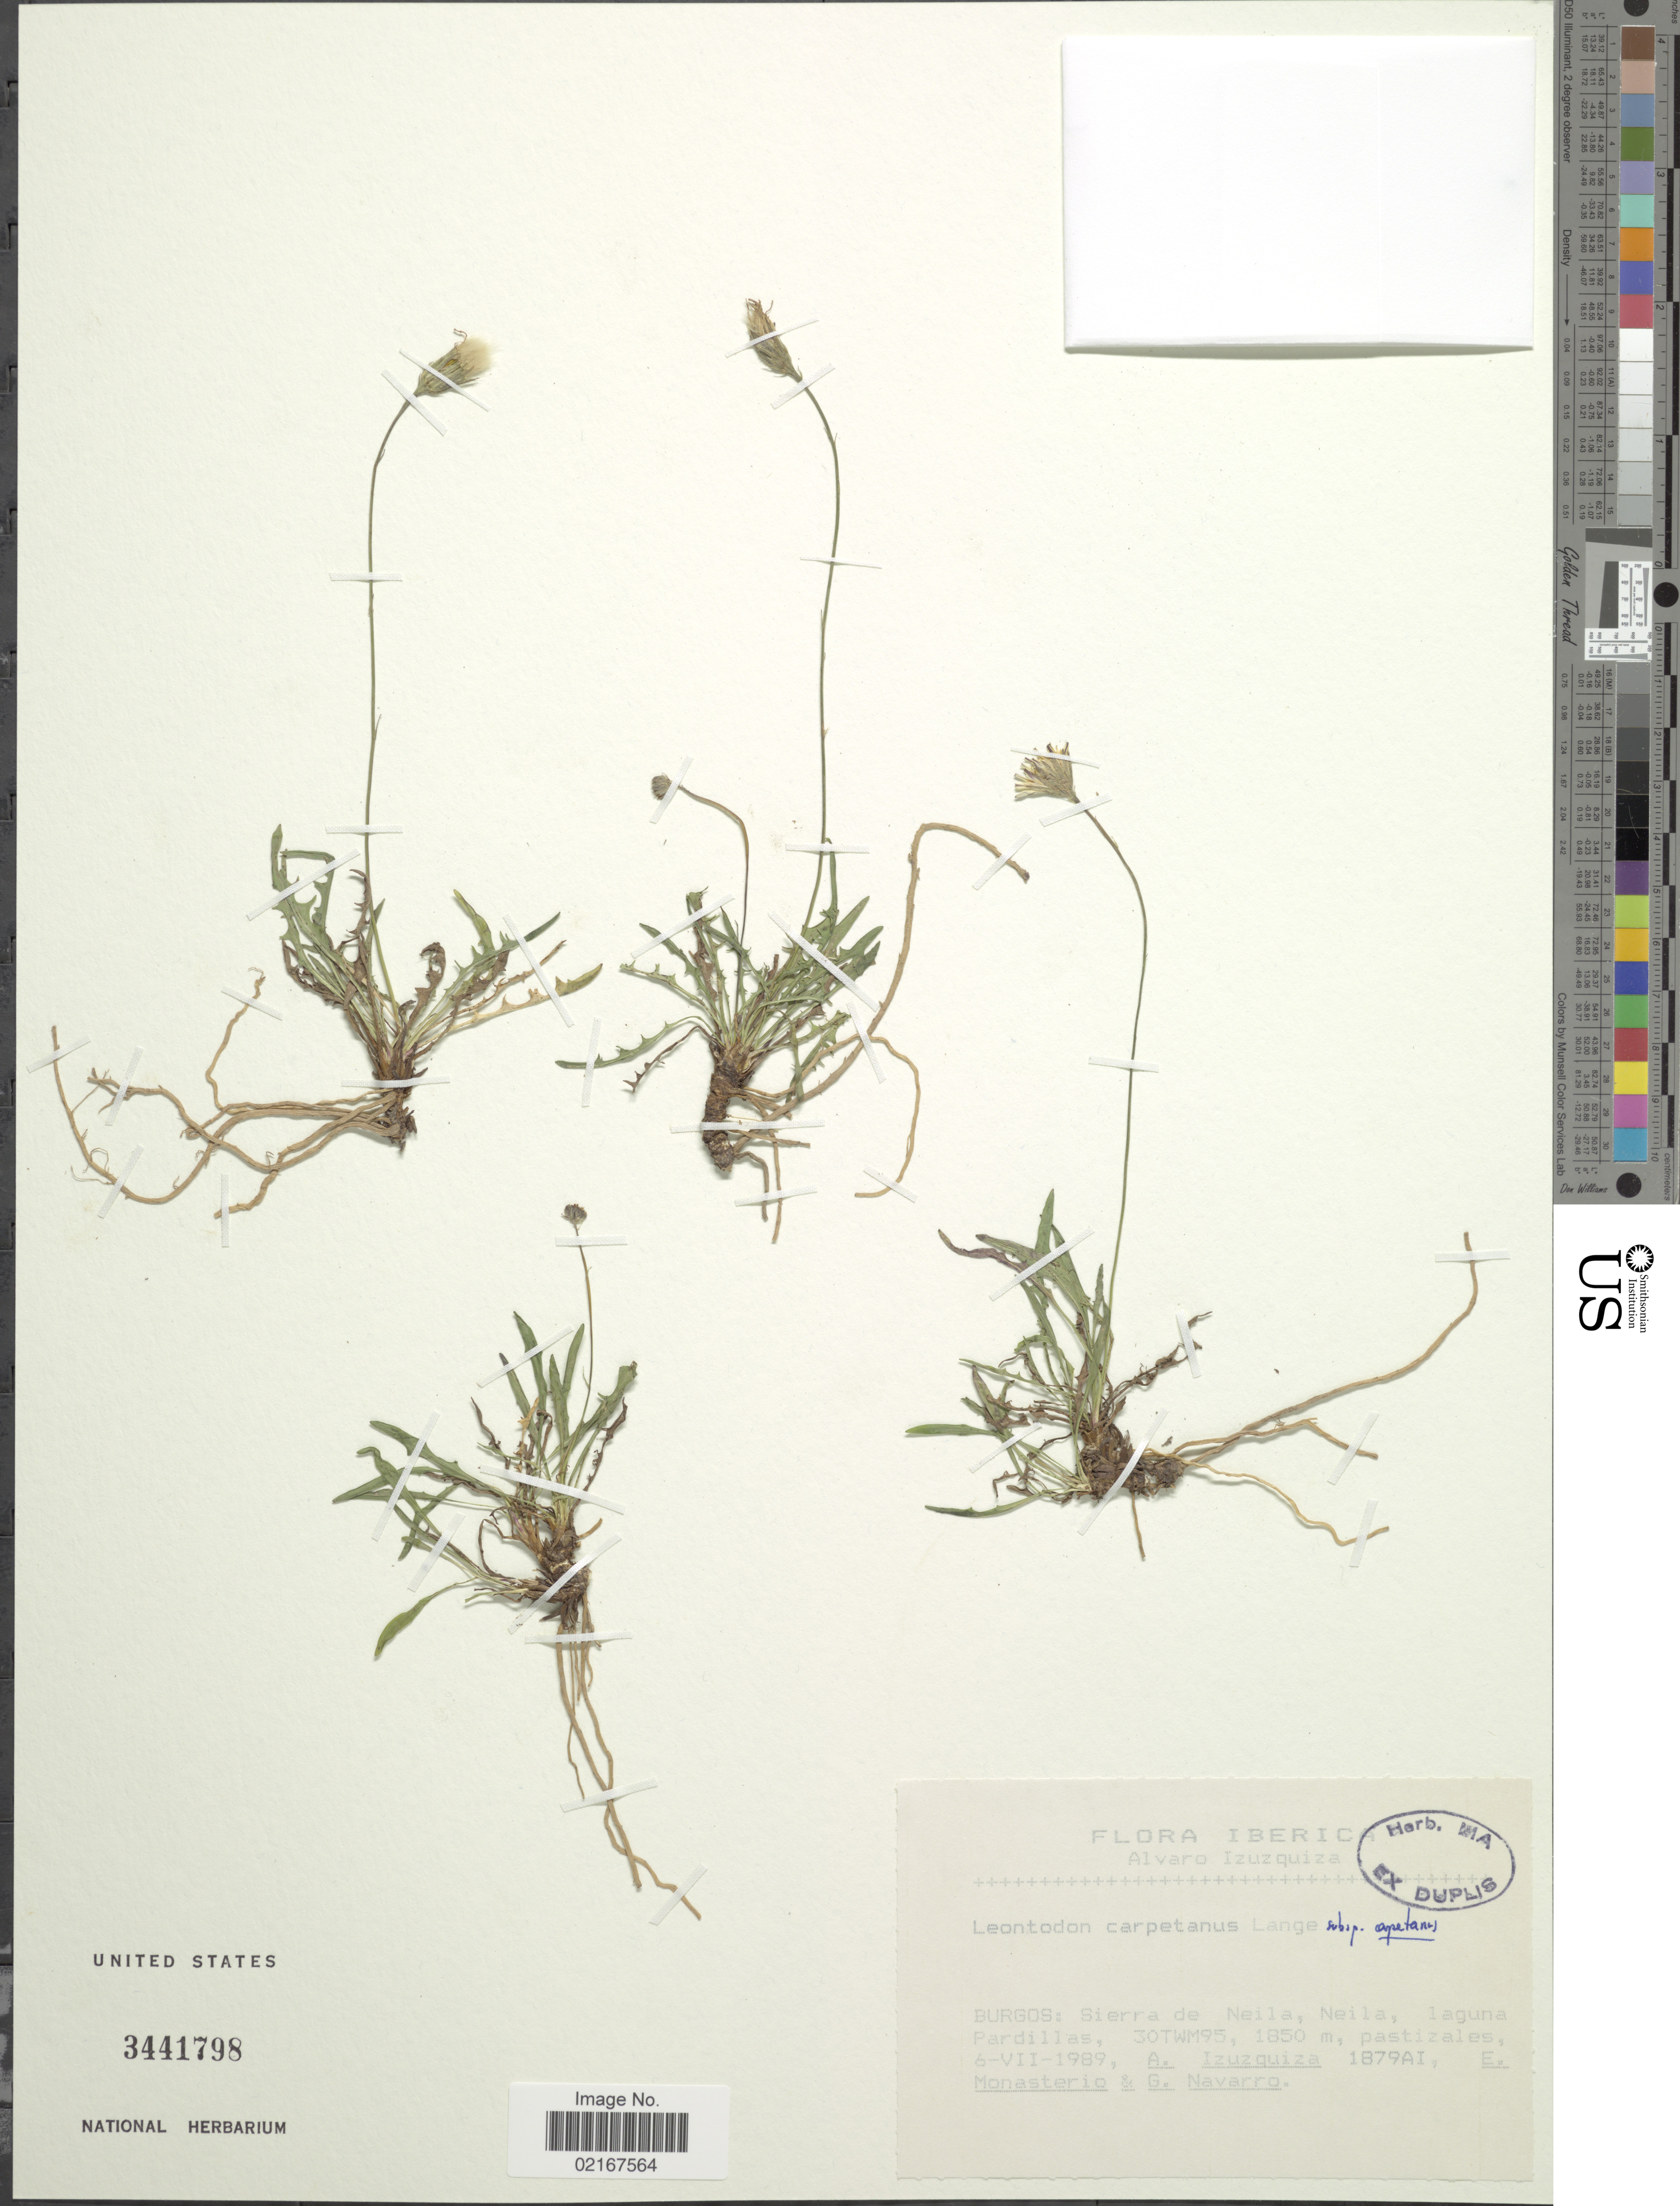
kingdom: Plantae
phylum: Tracheophyta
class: Magnoliopsida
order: Asterales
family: Asteraceae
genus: Scorzoneroides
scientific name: Scorzoneroides carpetana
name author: (Lange) Greuter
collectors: A. Izuzquiza, E. Monasterio & G. Canavarro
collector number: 1879AI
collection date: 1989-07-06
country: Spain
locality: Iberica, Burgos, Sierra de Neila, Neila, laguna Pardillas, 30TWM95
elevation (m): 1850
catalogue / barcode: US 3441798